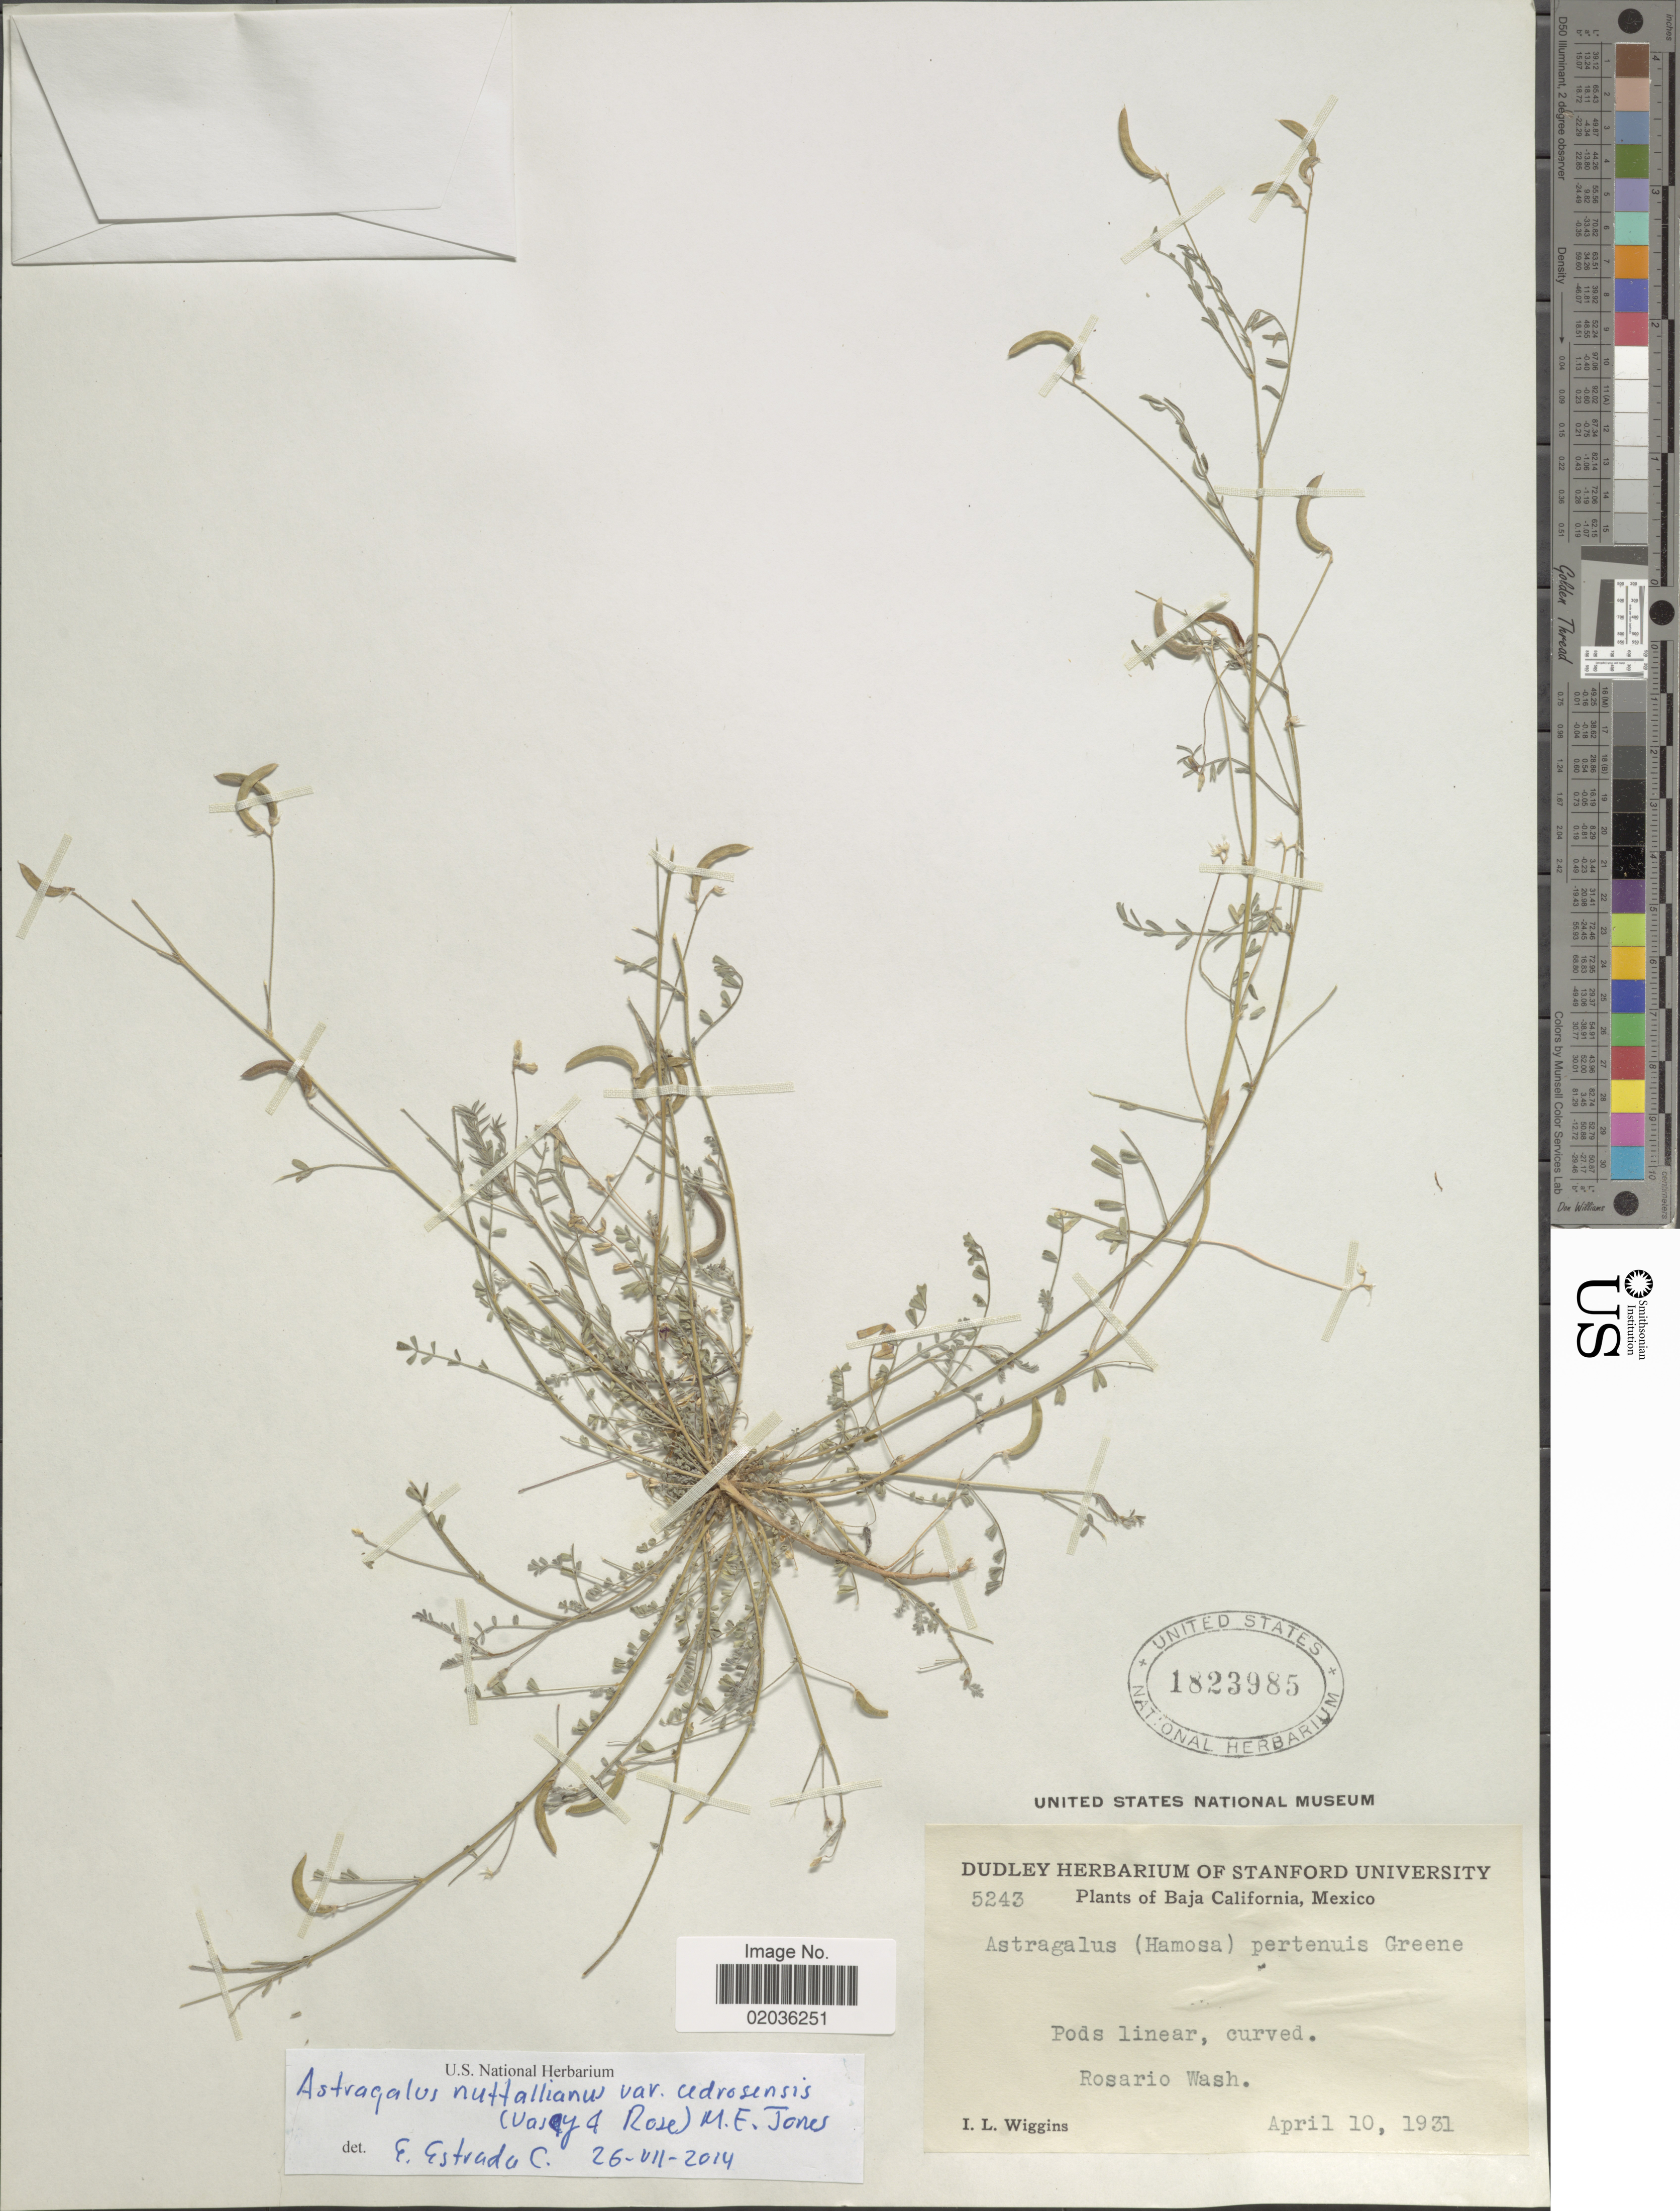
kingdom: Plantae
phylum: Tracheophyta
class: Magnoliopsida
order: Fabales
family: Fabaceae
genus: Astragalus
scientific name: Astragalus nuttallianus var. cedrosensis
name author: M.E. Jones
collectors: I. L. Wiggins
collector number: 5243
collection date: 1931-04-10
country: Mexico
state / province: Baja California Norte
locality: Rosario Wash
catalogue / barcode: US 1823985